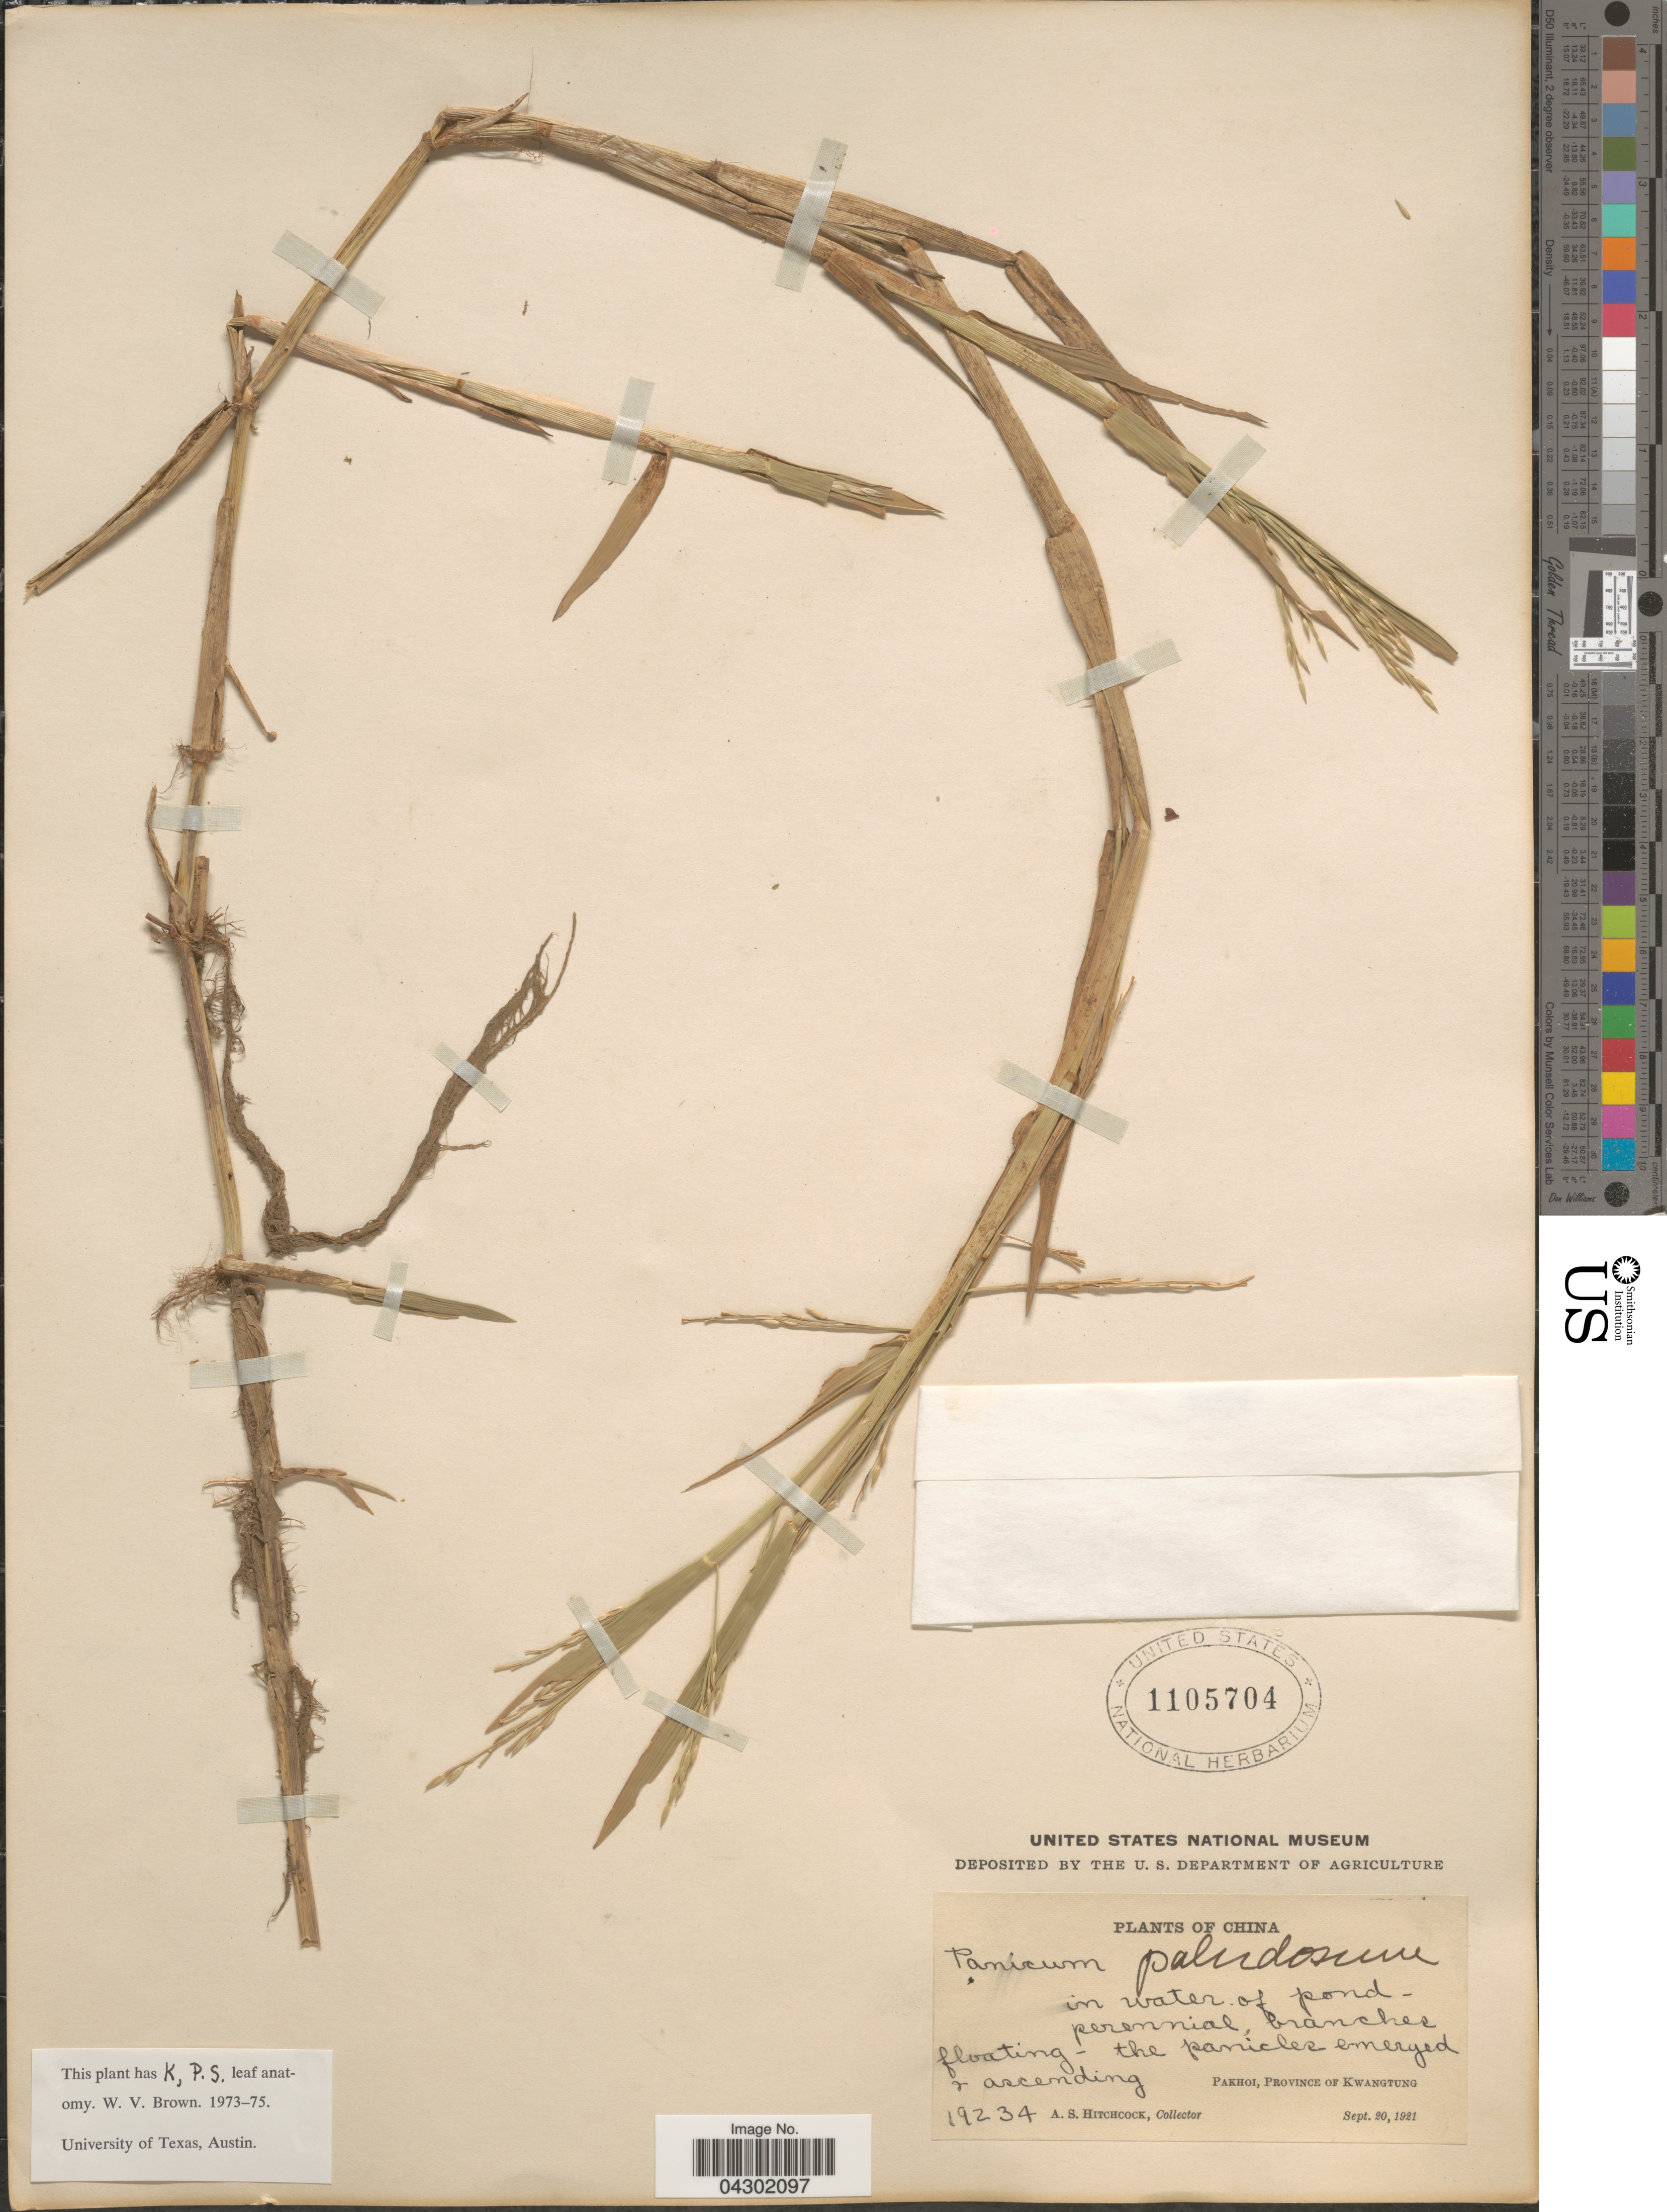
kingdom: Plantae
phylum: Tracheophyta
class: Liliopsida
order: Poales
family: Poaceae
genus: Panicum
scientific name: Panicum paludosum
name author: Roxb.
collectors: A. S. Hitchcock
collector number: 19234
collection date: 1921-09-20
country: China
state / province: Guangdong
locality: Pakhoi, Province of Kwangtung.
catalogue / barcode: US 1105704